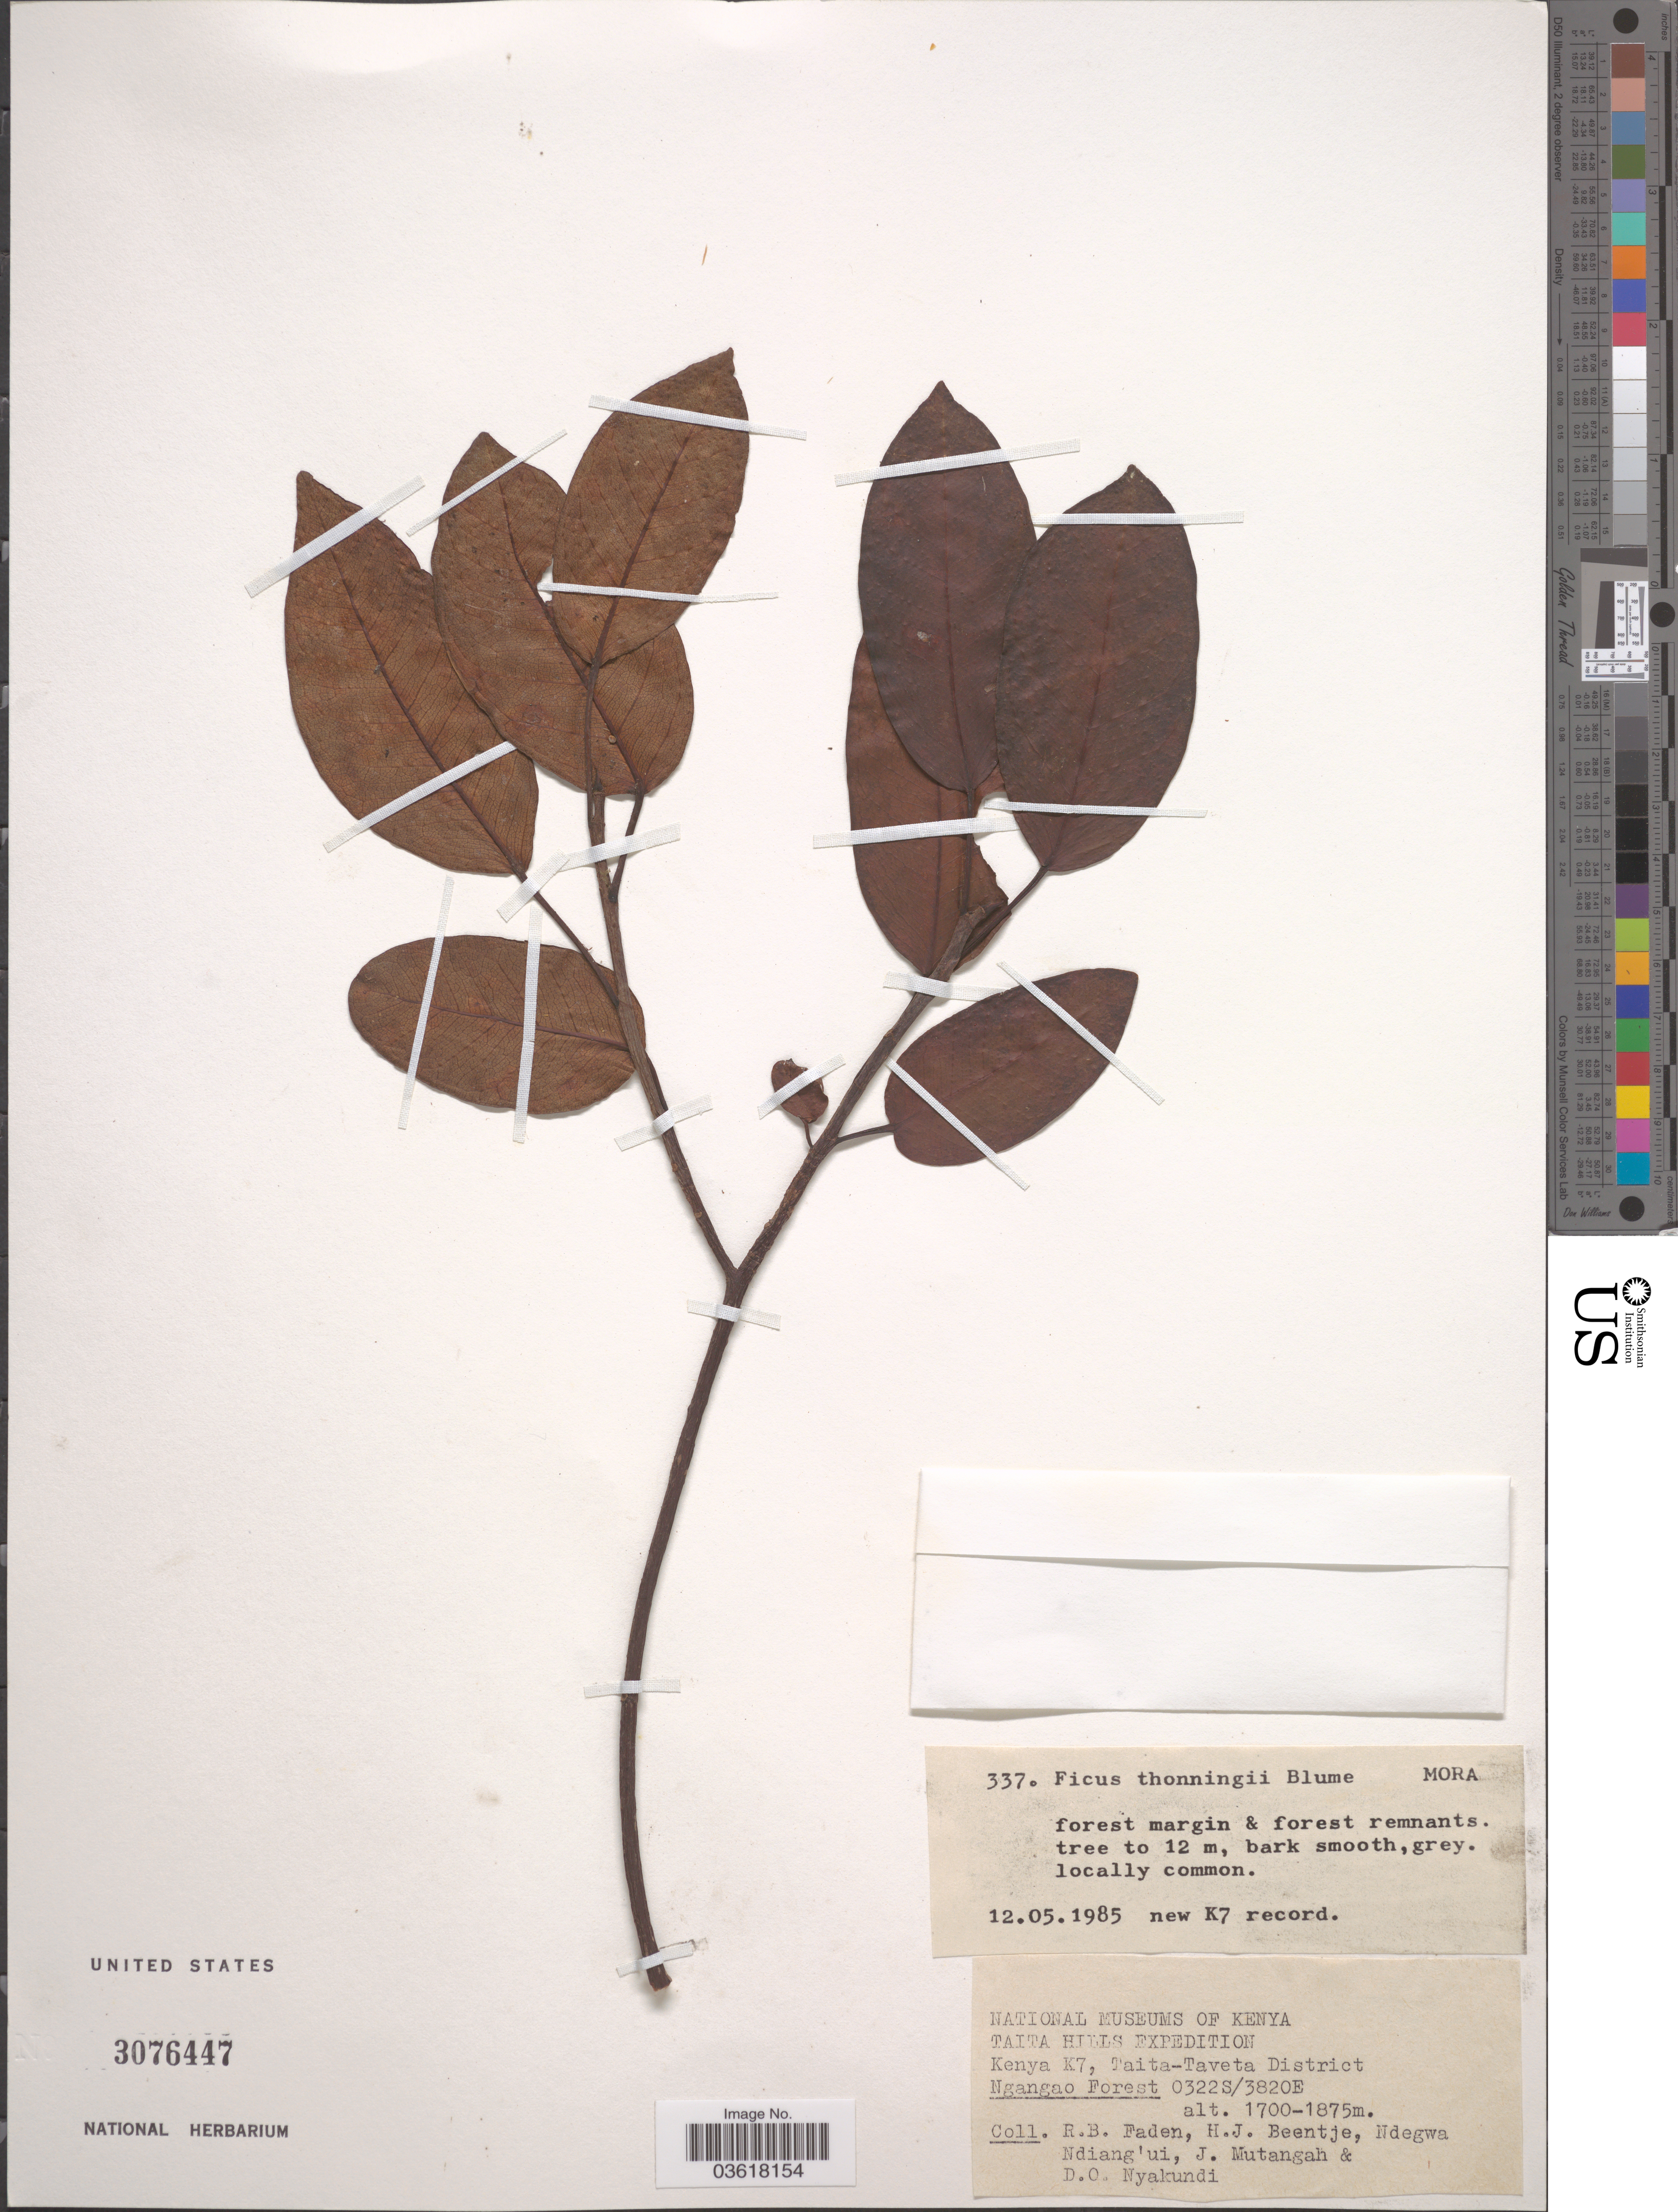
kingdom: Plantae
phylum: Tracheophyta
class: Magnoliopsida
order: Rosales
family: Moraceae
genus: Ficus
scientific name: Ficus thonningii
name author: Blume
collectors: R. B. Faden, H. J. Beentje, Ndegwa Ndiang'ui, J. Mutangah & D. Nyakundi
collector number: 337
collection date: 1985-05-12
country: Kenya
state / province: Taita Taveta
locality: Taita Hills, Kenya K7, Taita-Taveta District. Ngangao Forest.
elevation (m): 1700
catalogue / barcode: US 3076447